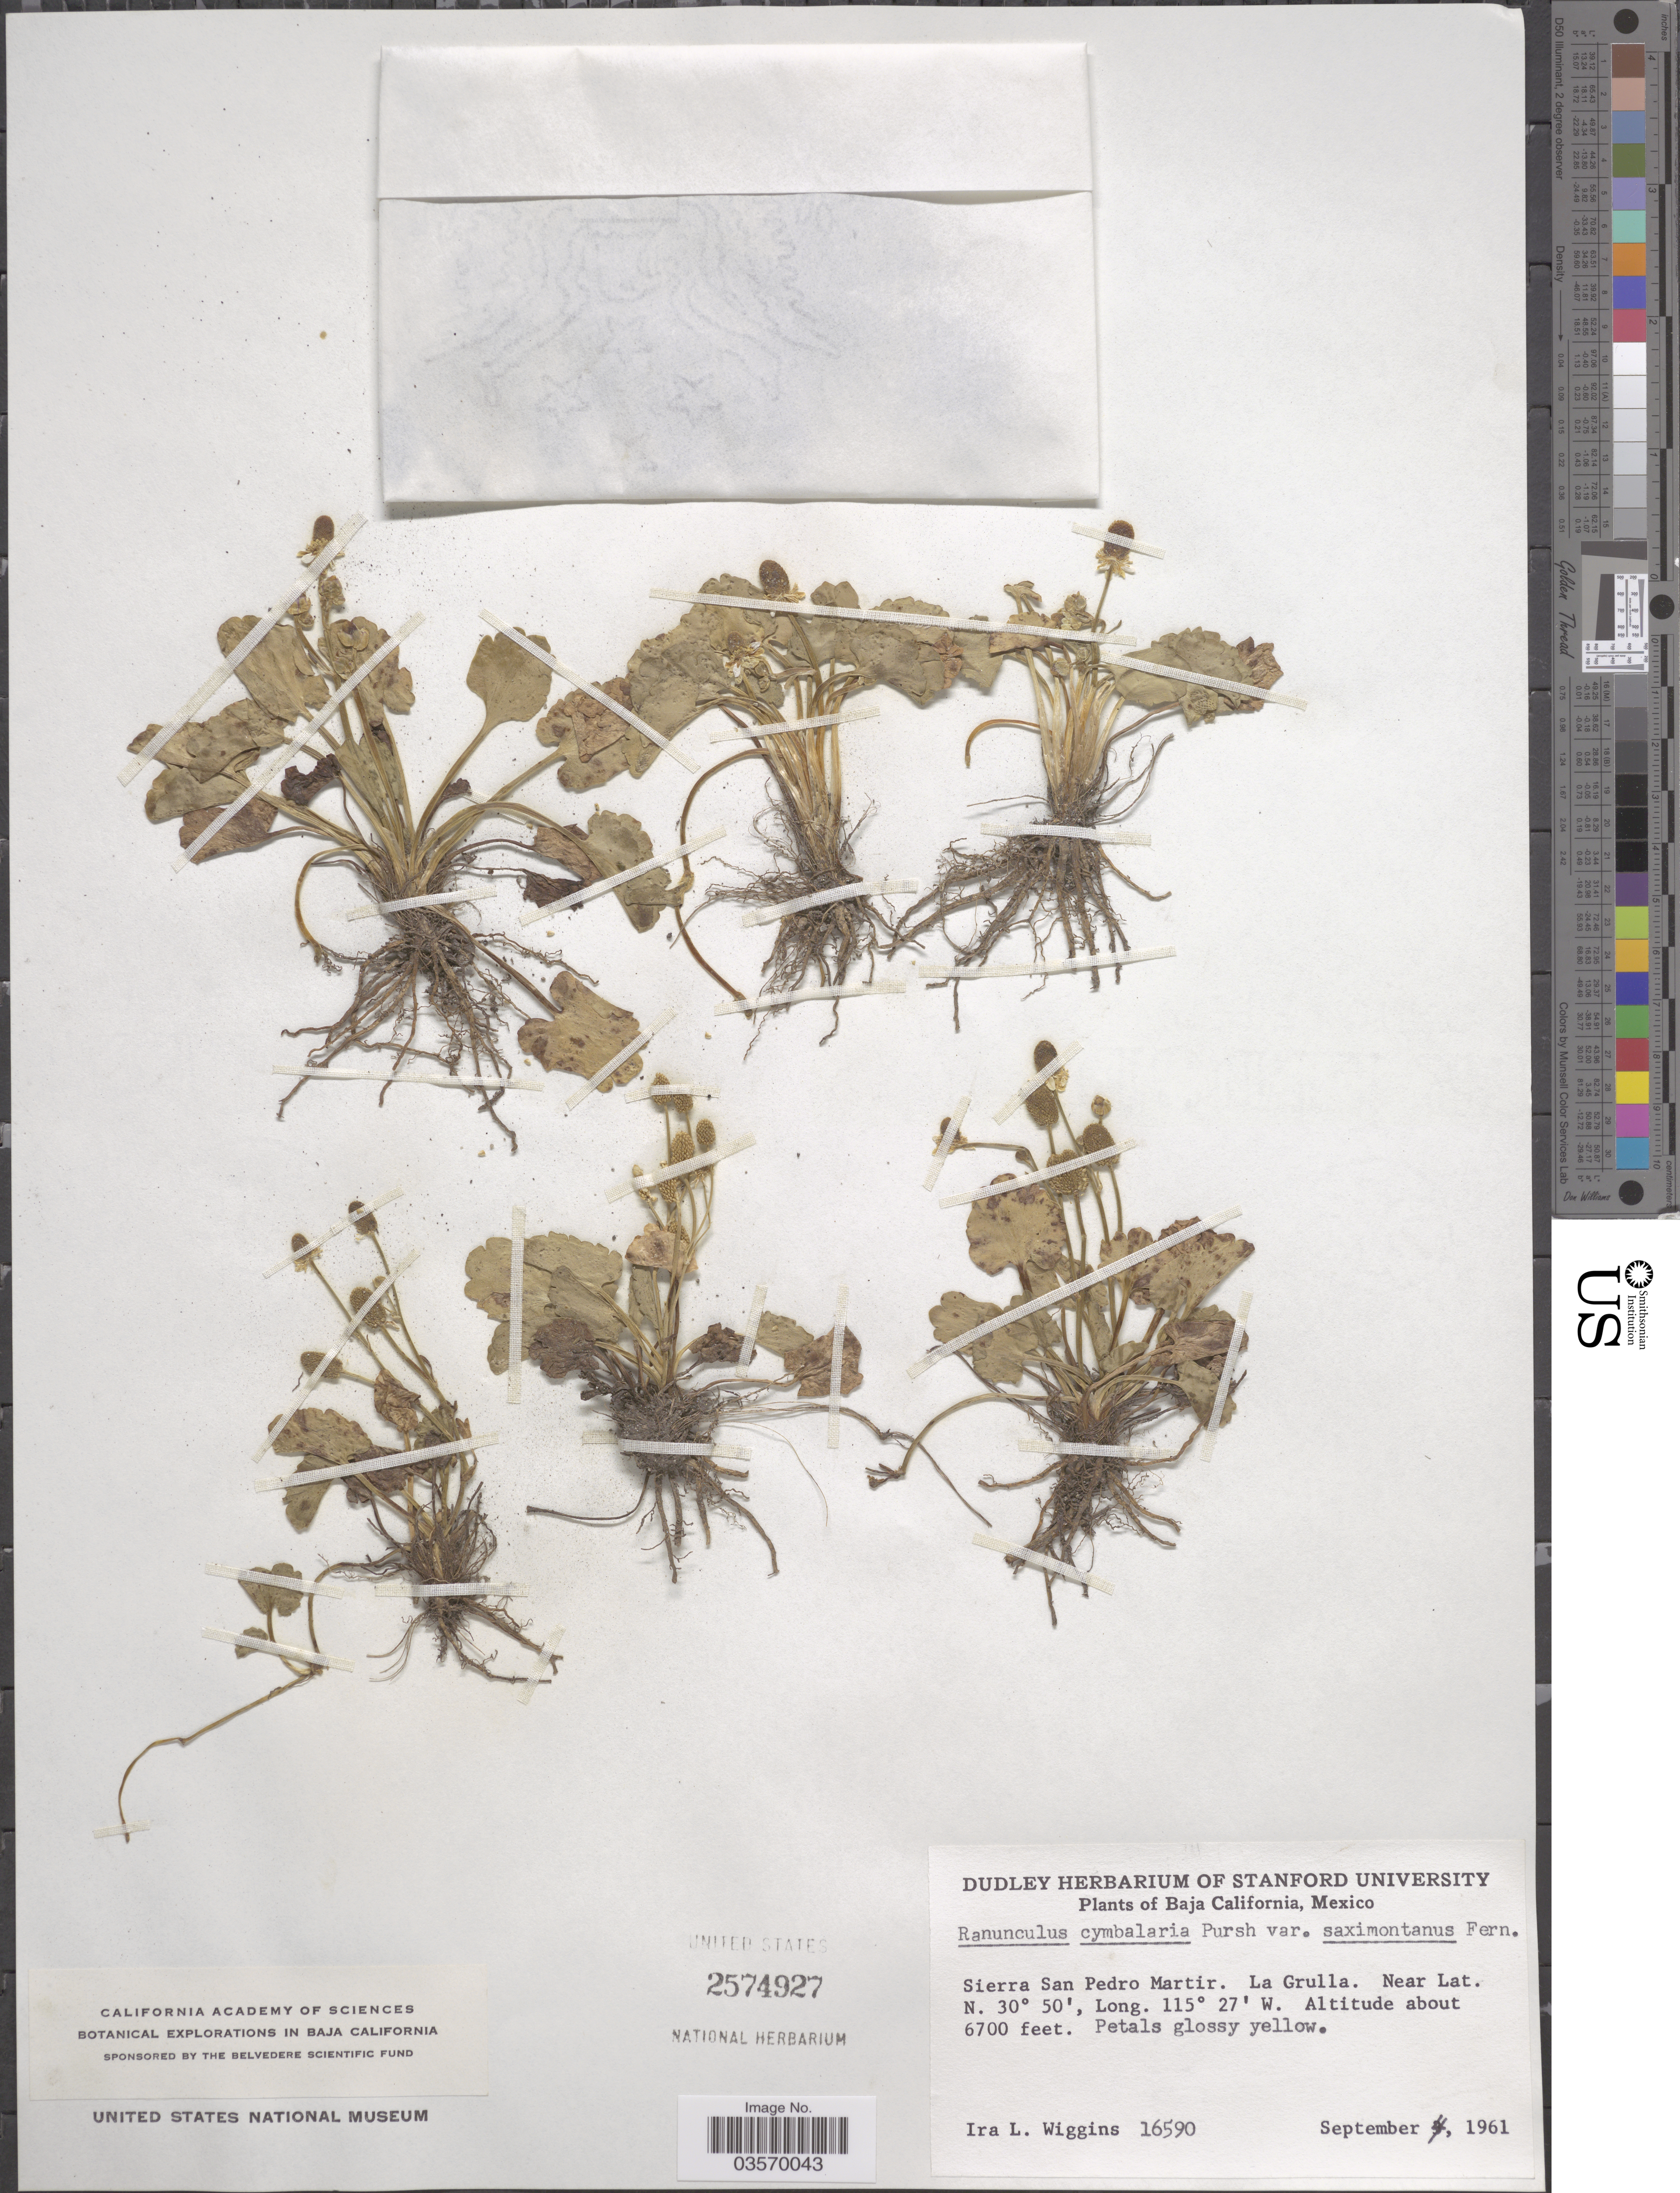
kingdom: Plantae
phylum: Tracheophyta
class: Magnoliopsida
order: Ranunculales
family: Ranunculaceae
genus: Halerpestes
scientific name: Halerpestes cymbalaria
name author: (Pursh) Greene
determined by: Strong, M. T., (US), Smithsonian Institution - National Museum of Natural History (UNITED STATES)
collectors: I. L. Wiggins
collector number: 16590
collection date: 1961-09-04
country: Mexico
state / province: Baja California Norte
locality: Sierra San Pedro Martir. La Grulla.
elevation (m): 2042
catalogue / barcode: US 2574927